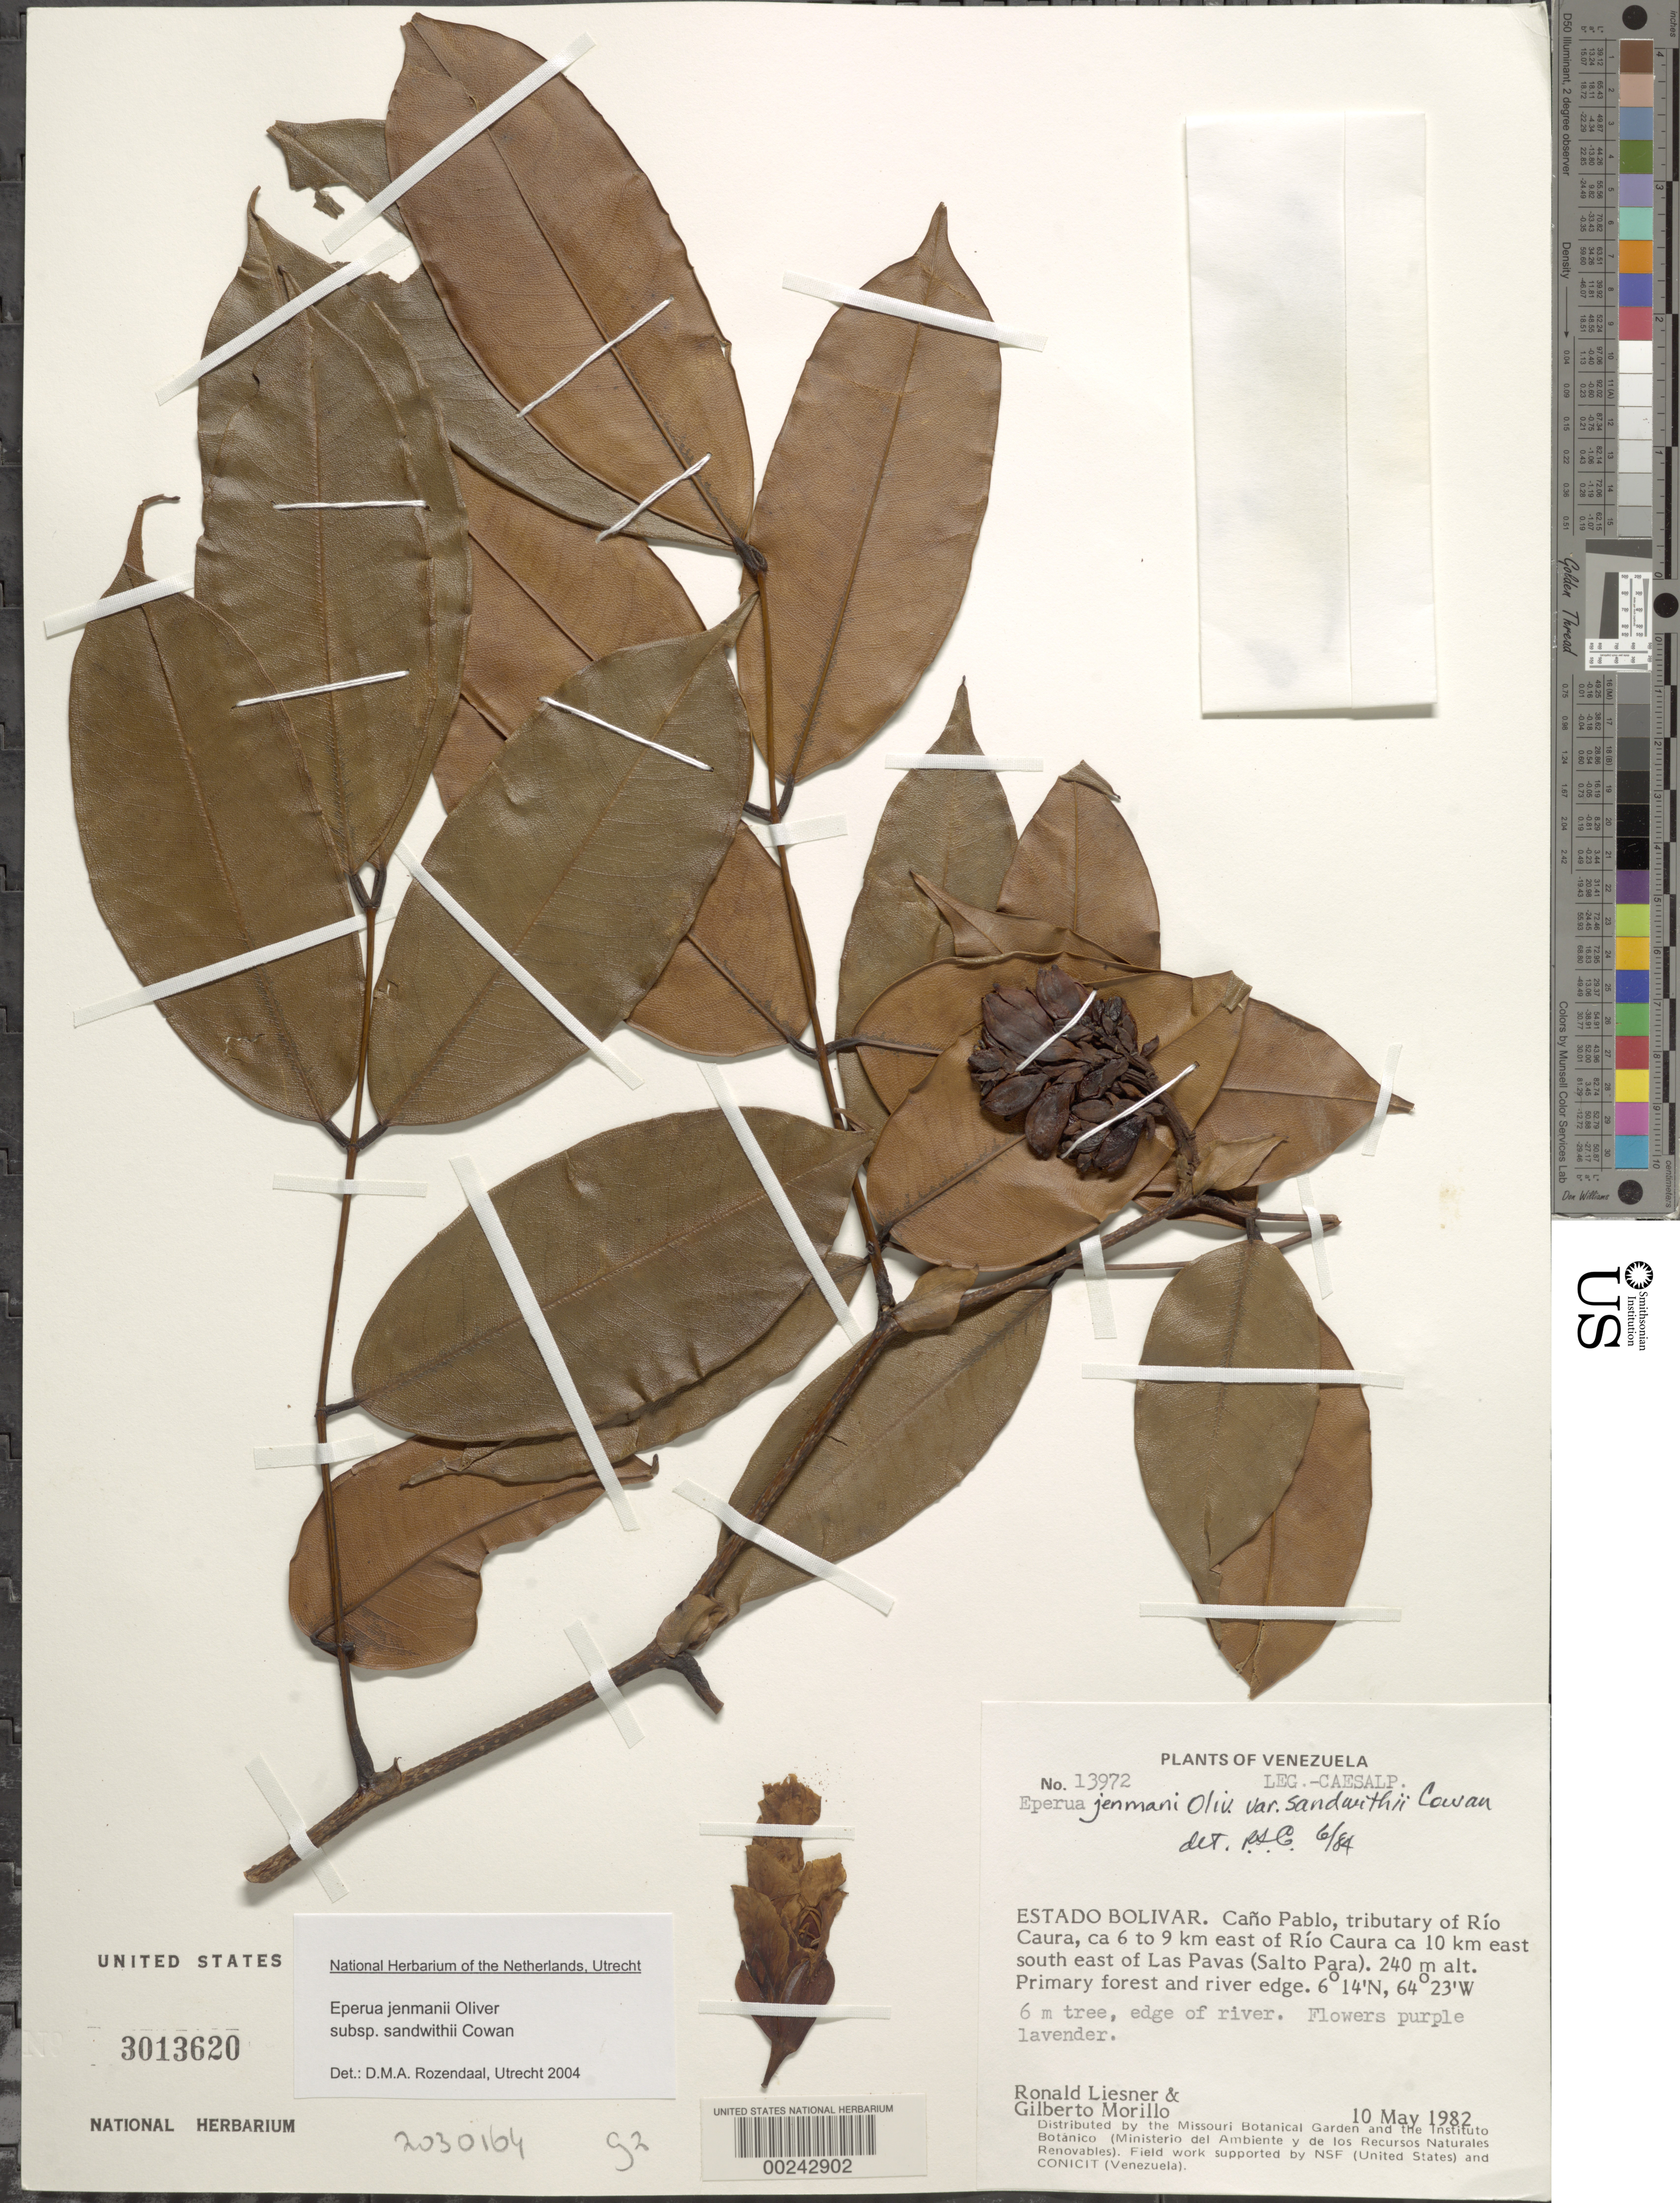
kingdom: Plantae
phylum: Tracheophyta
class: Magnoliopsida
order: Fabales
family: Fabaceae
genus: Eperua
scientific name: Eperua jenmanii subsp. sandwithii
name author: R.S. Cowan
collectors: R. L. Liesner & G. N. Morillo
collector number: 13972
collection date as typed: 10 May 1982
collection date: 1982-05-10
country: Venezuela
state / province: Bolivar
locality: Cano pablo, tributary of rio caura, ca 10 km ese of las pavas (salto para)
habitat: Primary forest and river edge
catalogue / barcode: US 3013620